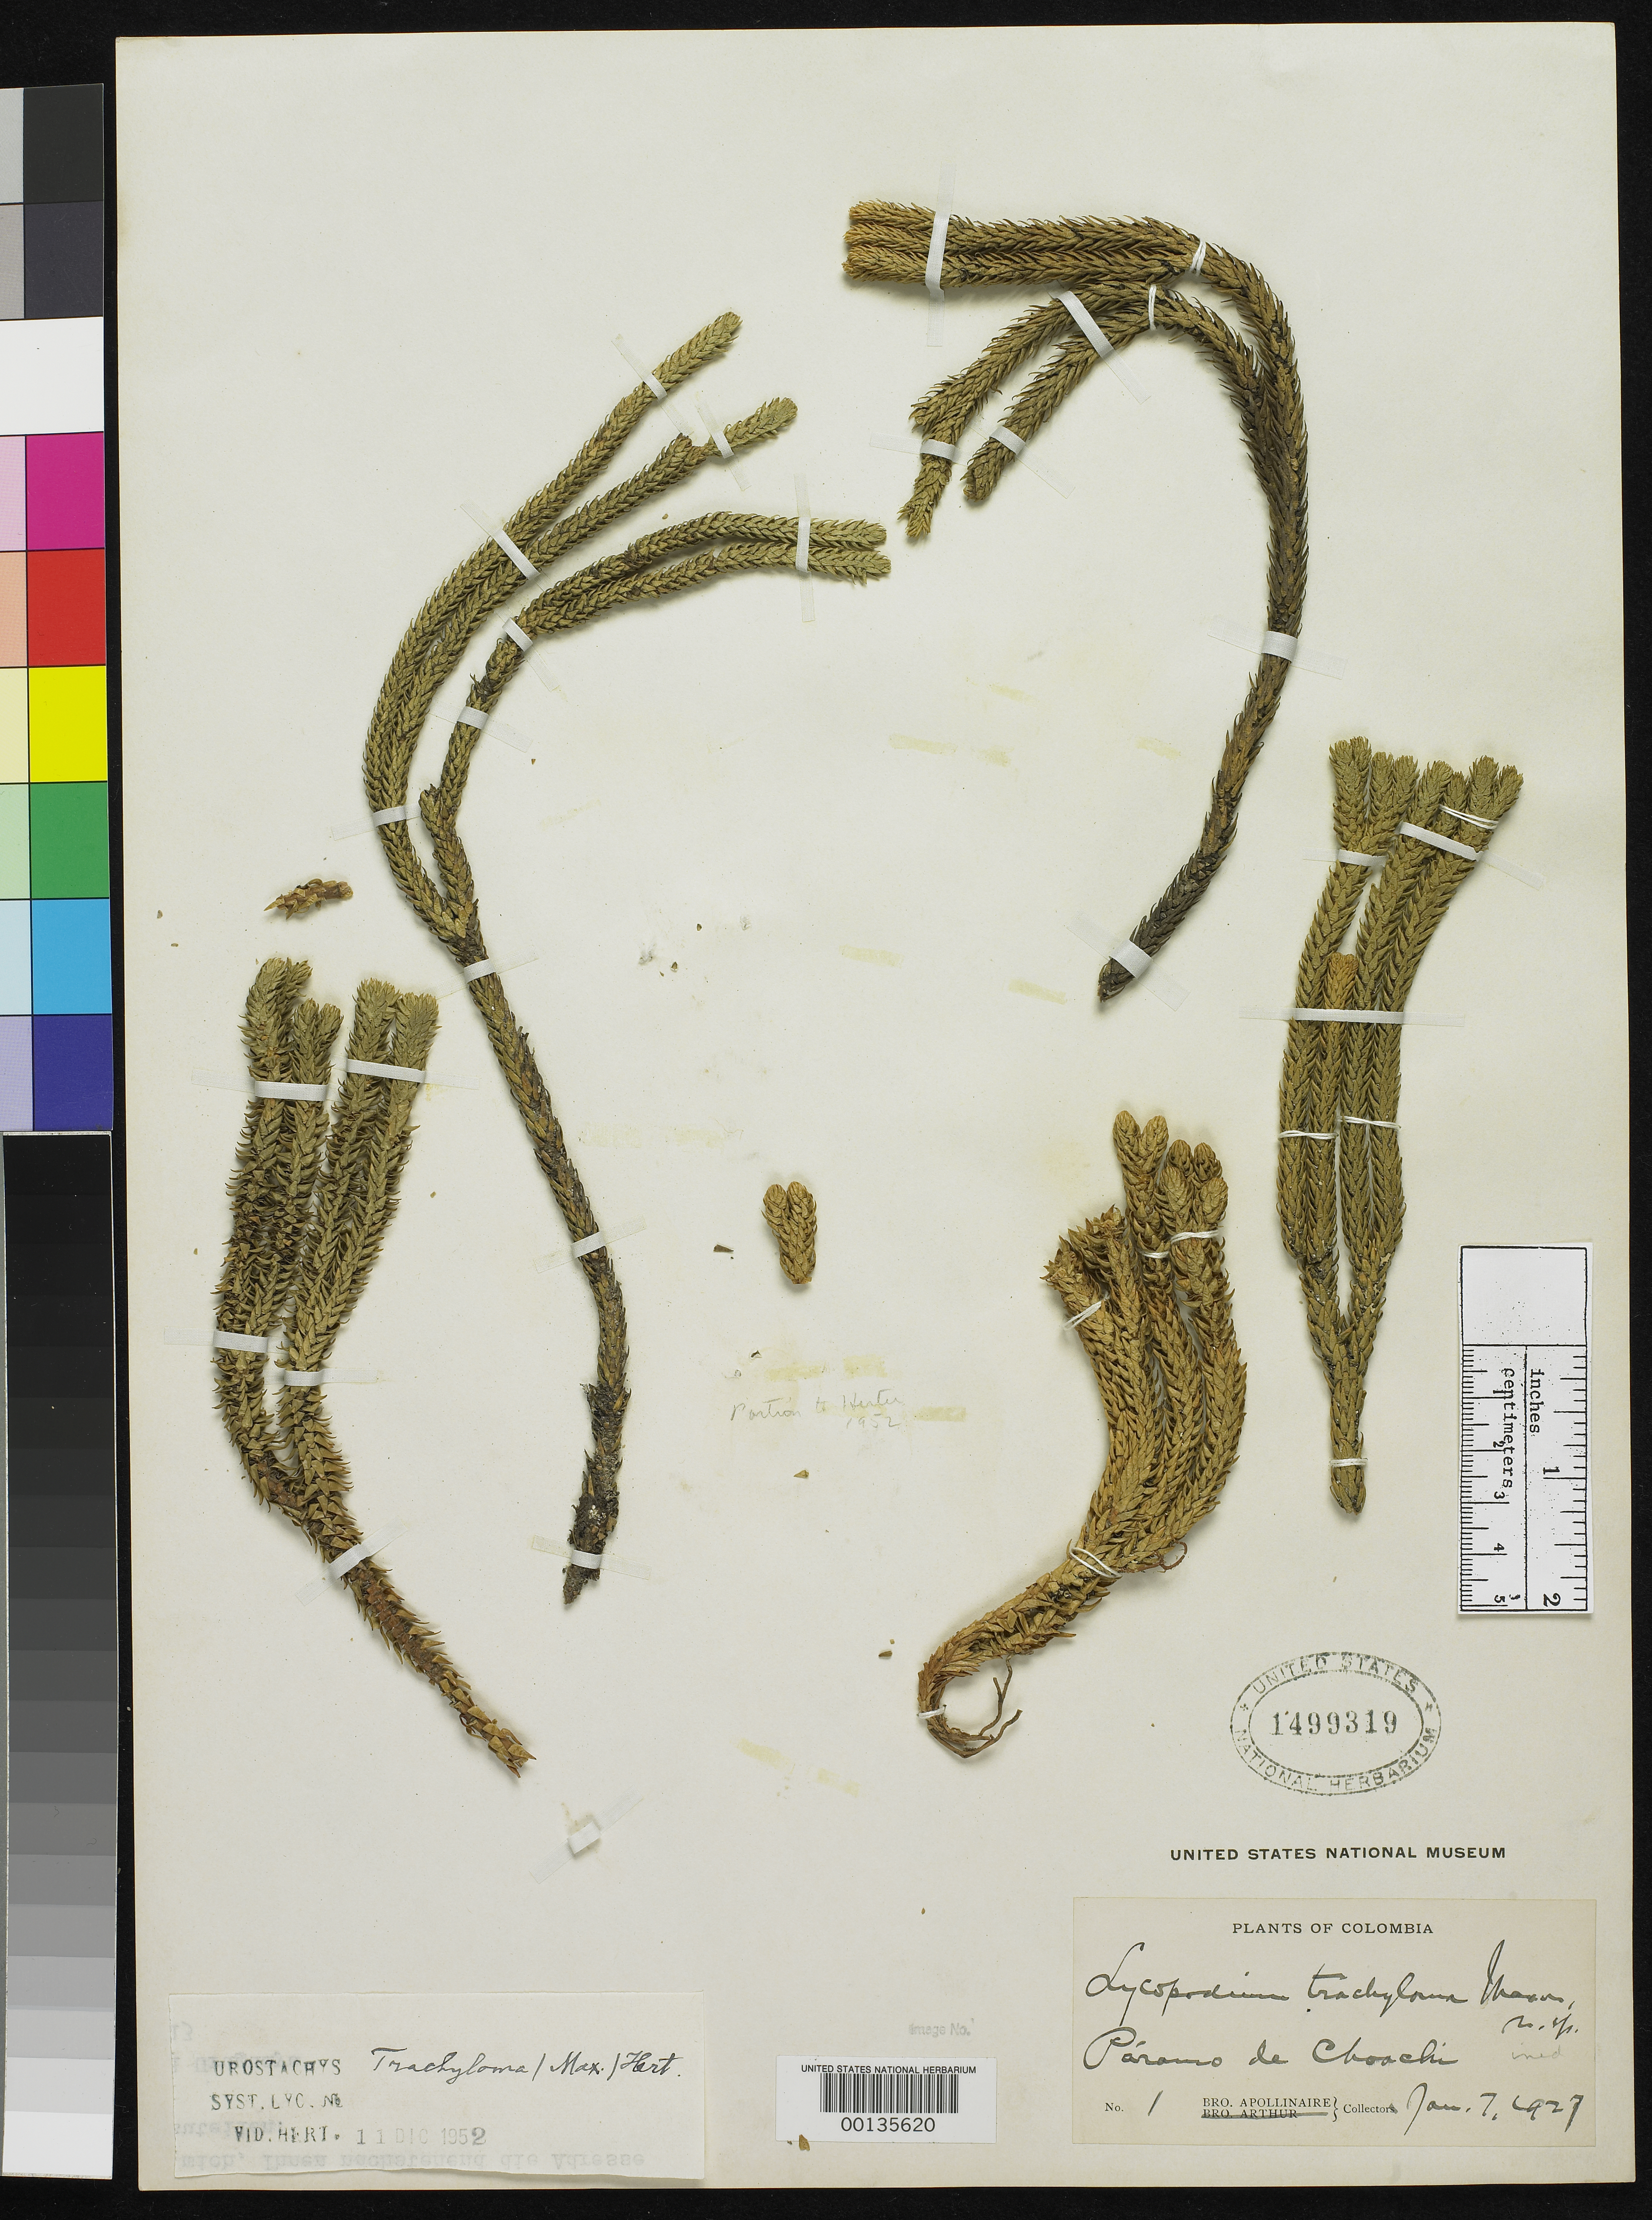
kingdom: Plantae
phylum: Tracheophyta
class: Lycopodiopsida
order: Lycopodiales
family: Lycopodiaceae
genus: Urostachys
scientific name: Urostachys trachyloma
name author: Herter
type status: Holotype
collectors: B. Apollinar-Maria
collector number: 1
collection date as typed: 07 Jan 1927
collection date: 1927-01-07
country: Colombia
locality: Paramo de Choachi.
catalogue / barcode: US 1499319